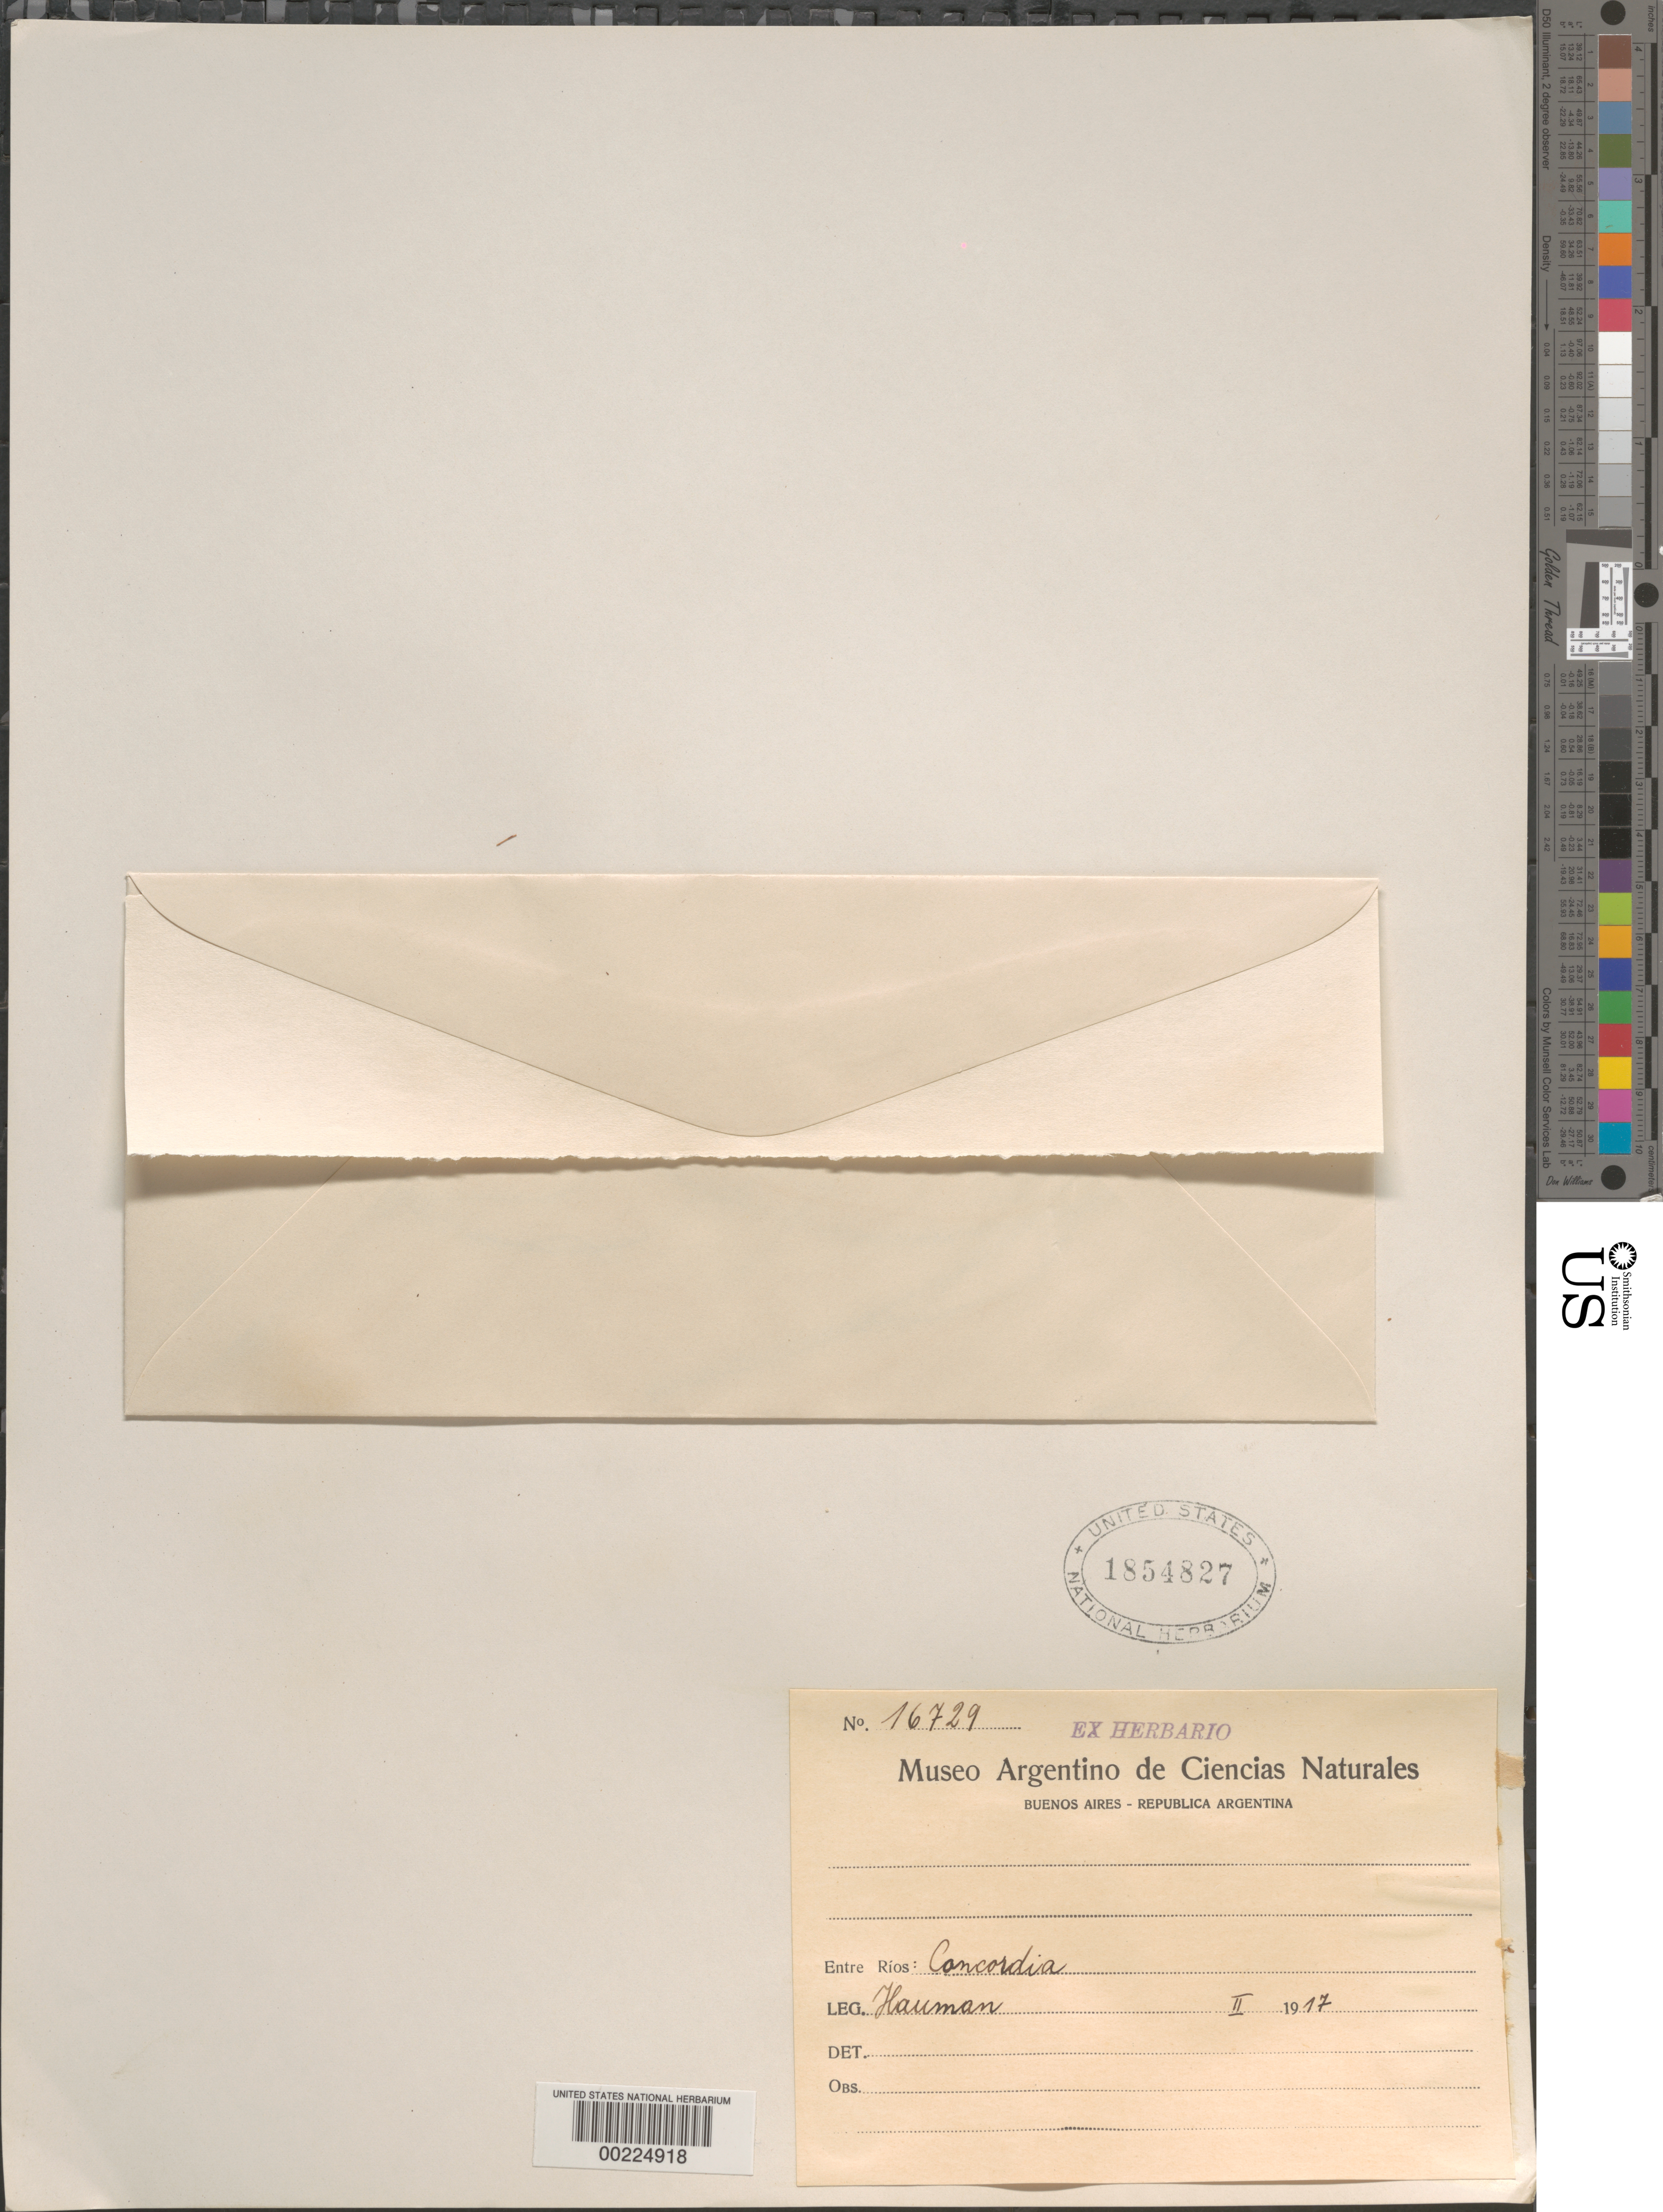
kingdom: Plantae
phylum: Tracheophyta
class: Liliopsida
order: Asparagales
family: Amaryllidaceae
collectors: L. L. Hauman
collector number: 16729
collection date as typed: Feb 1917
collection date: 1917-02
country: Argentina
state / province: Entre Ríos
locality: Concordia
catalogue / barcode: US 1854827